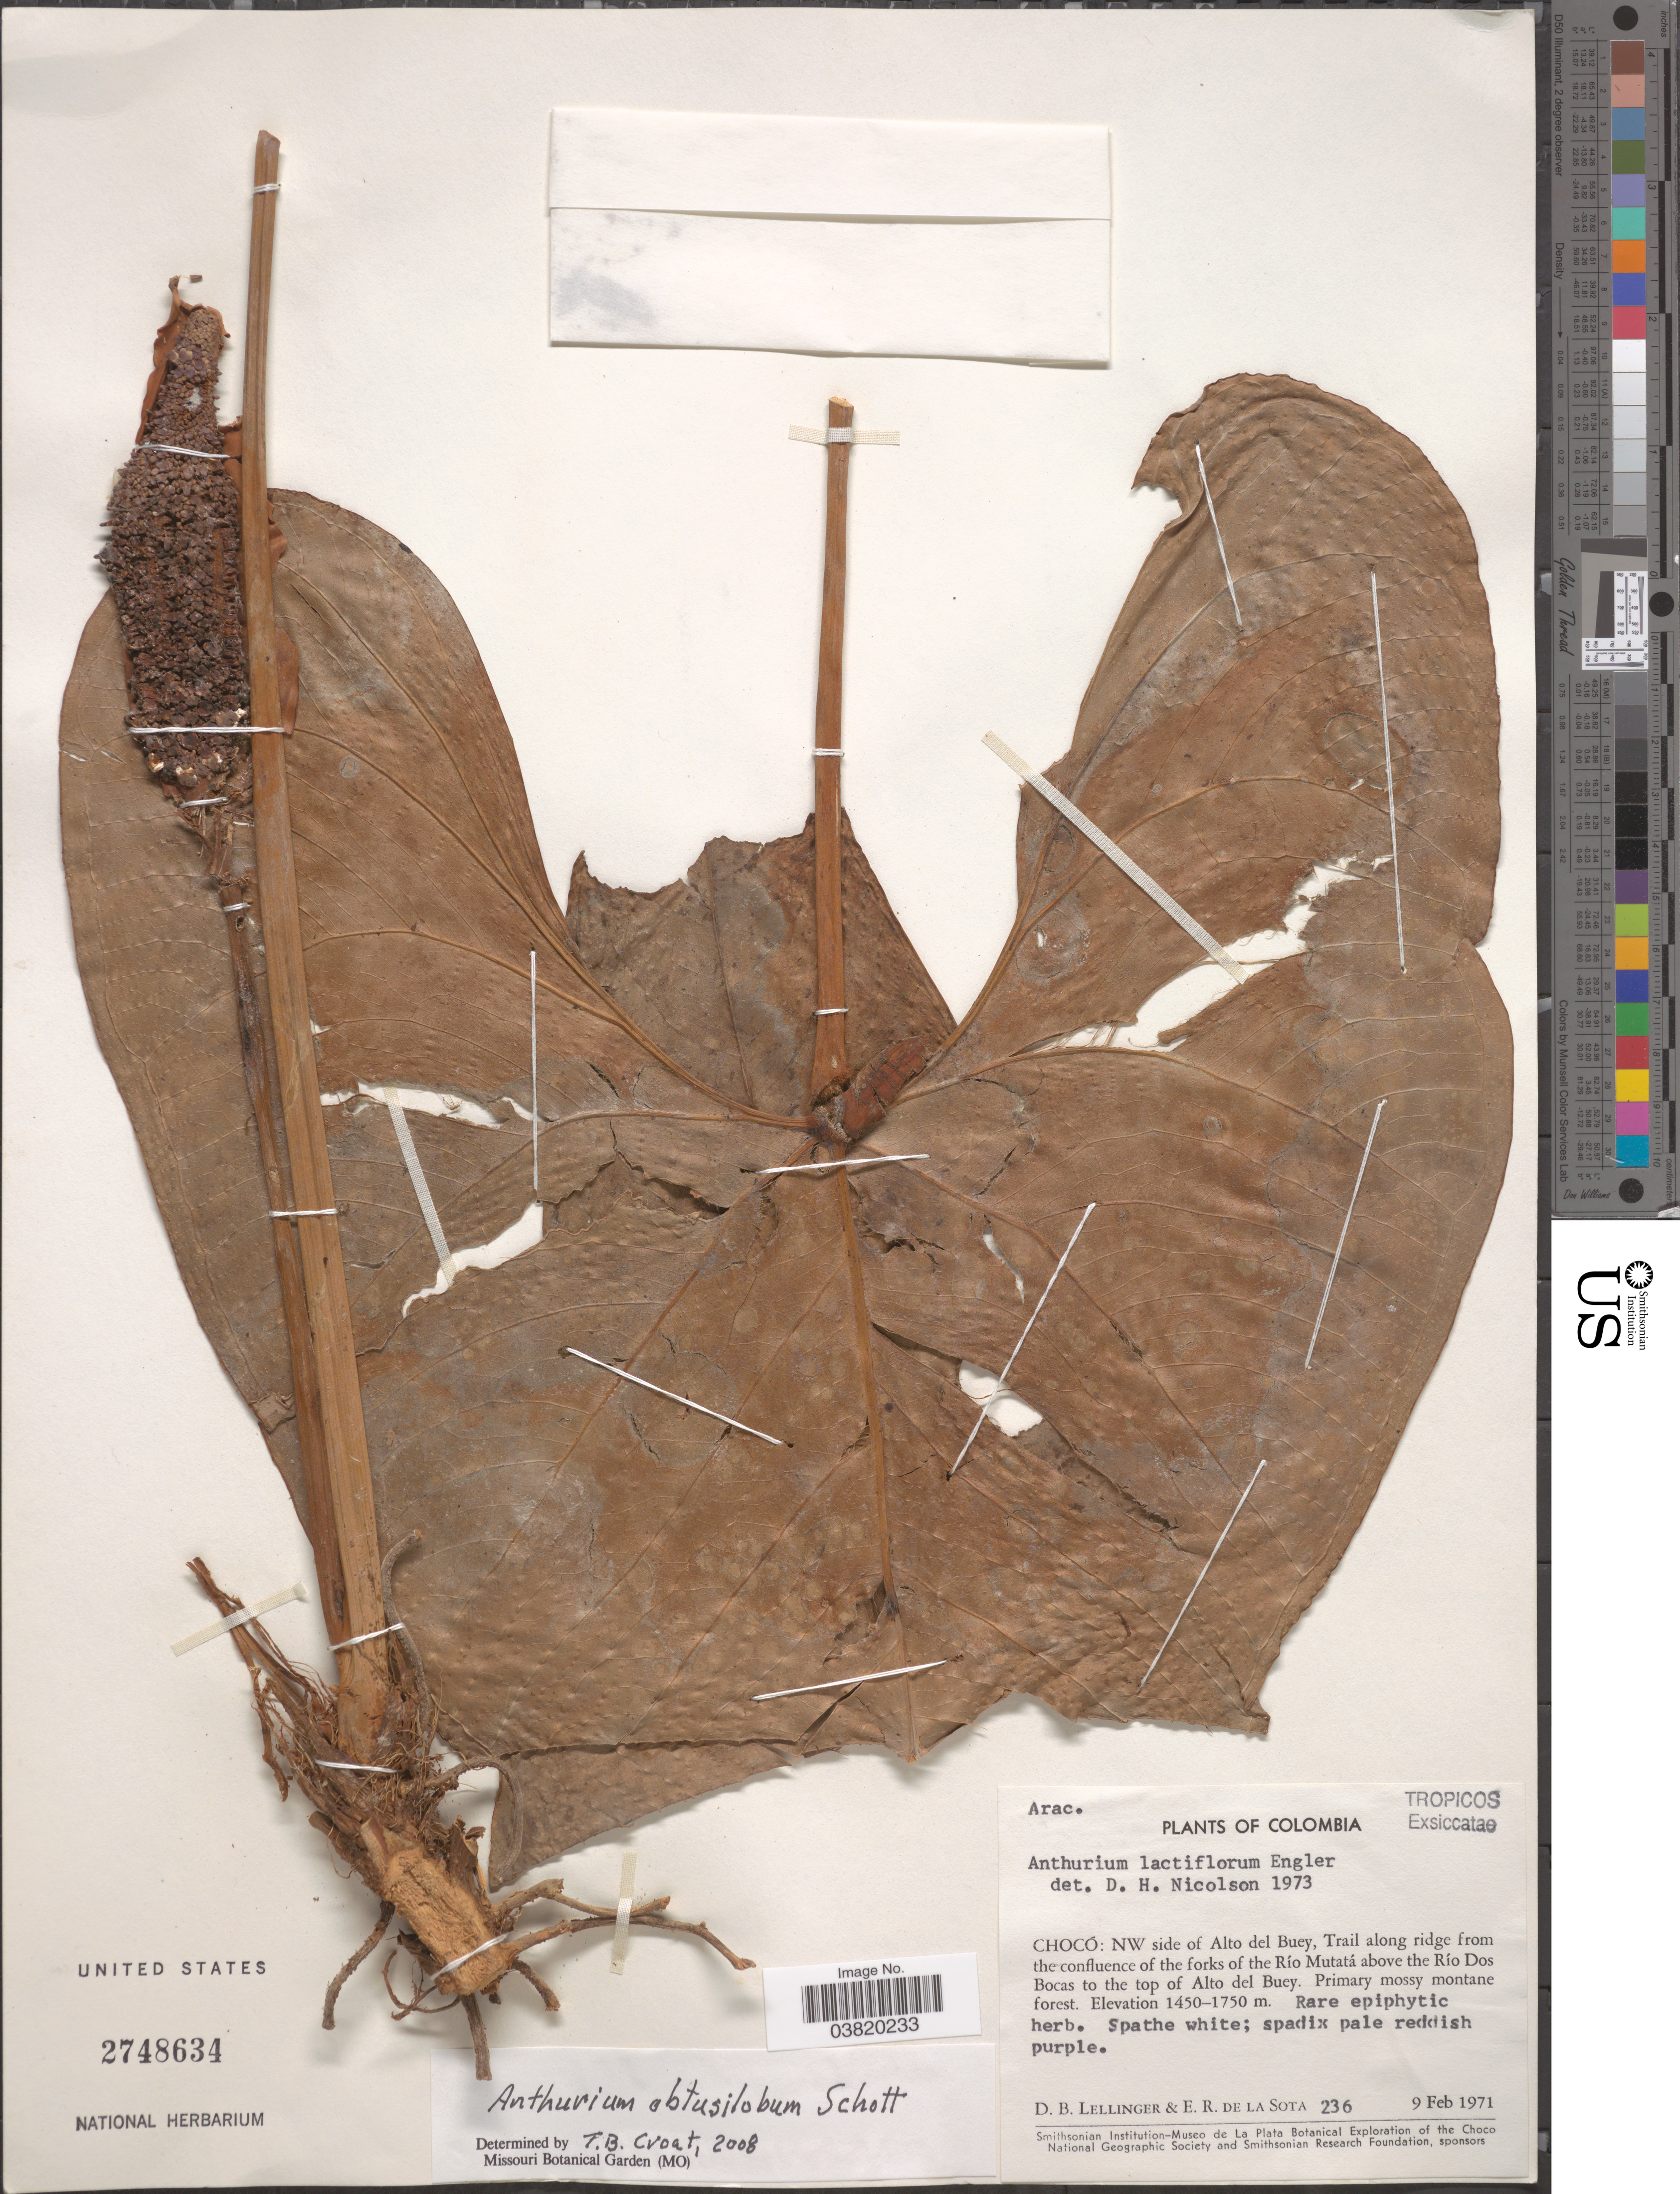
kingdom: Plantae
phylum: Tracheophyta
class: Liliopsida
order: Alismatales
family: Araceae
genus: Anthurium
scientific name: Anthurium obtusilobum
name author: Schott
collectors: D. B. Lellinger & E. R. de la Sota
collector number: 236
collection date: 1971-02-09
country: Colombia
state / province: Chocó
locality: NW side of Alto del Buey, Trail along ridge from the confluence of the forks of the Río Mutatá above the Río Dos Bocas to the top of Alto del Buey.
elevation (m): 1450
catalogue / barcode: US 2748634